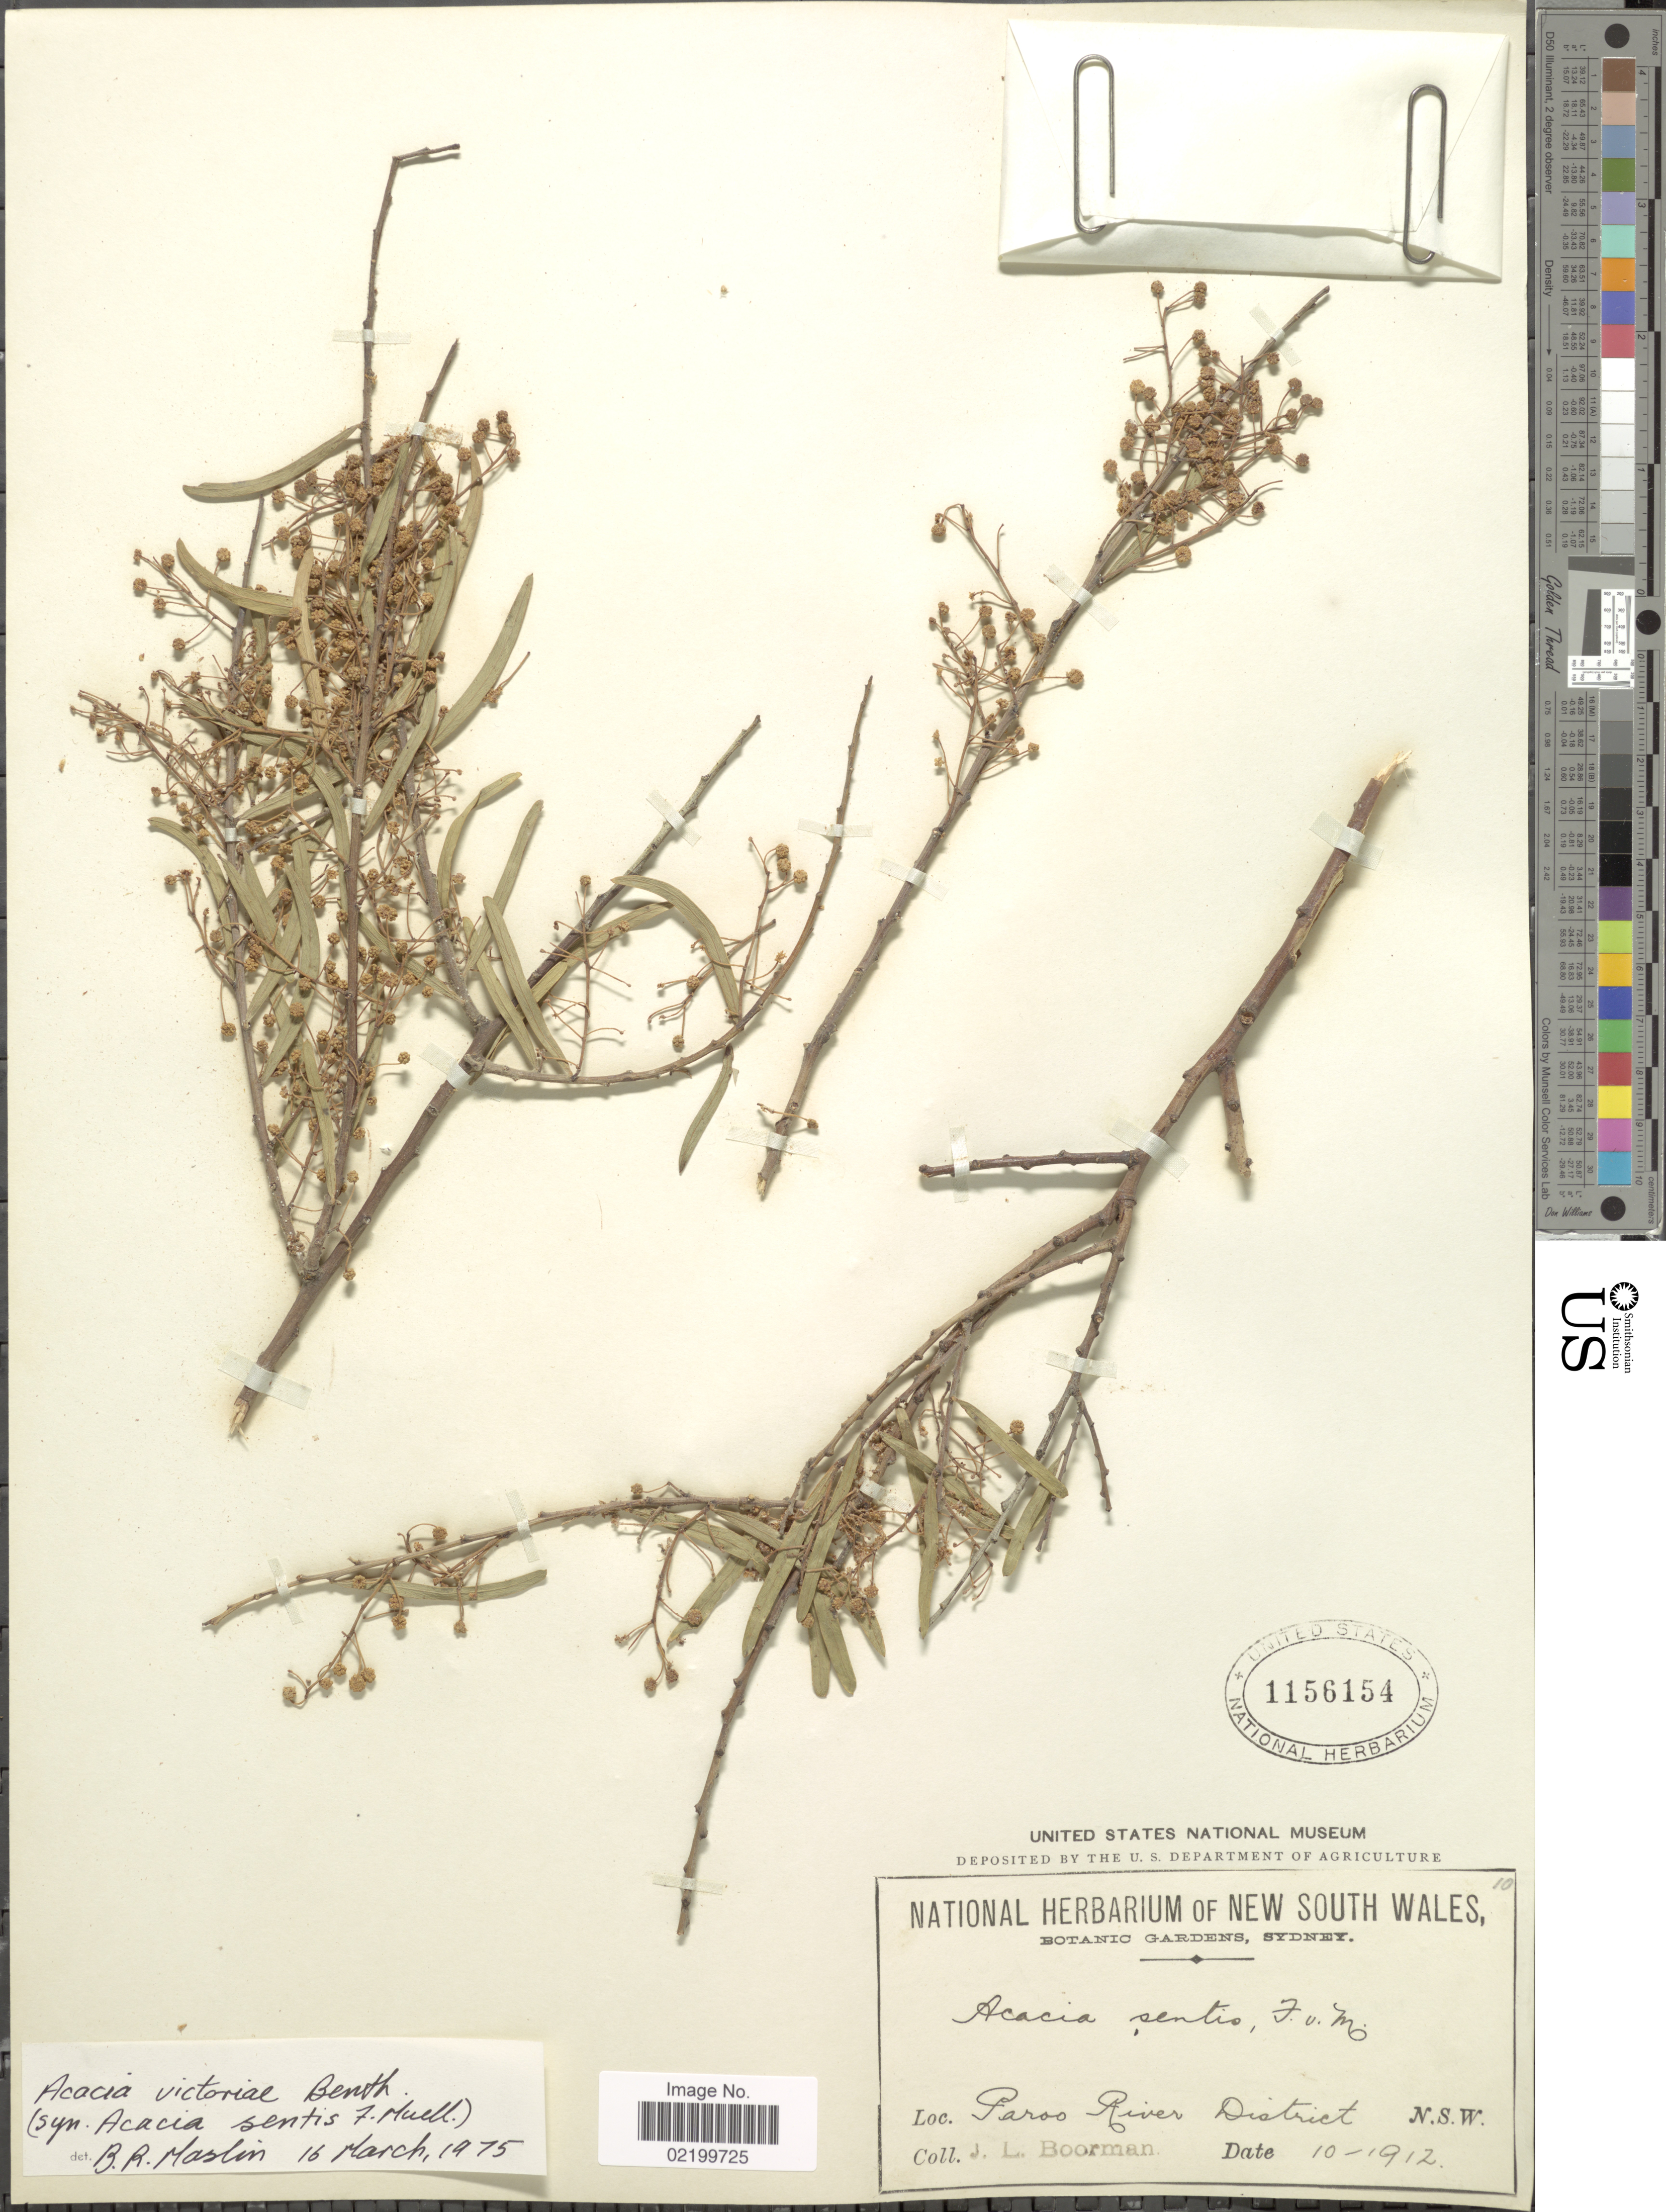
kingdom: Plantae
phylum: Tracheophyta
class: Magnoliopsida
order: Fabales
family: Fabaceae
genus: Acacia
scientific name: Acacia victoriae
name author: Benth.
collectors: J. Boorman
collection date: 1912-10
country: Australia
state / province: New South Wales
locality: Paroo River District, N.S.W.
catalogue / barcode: US 1156154